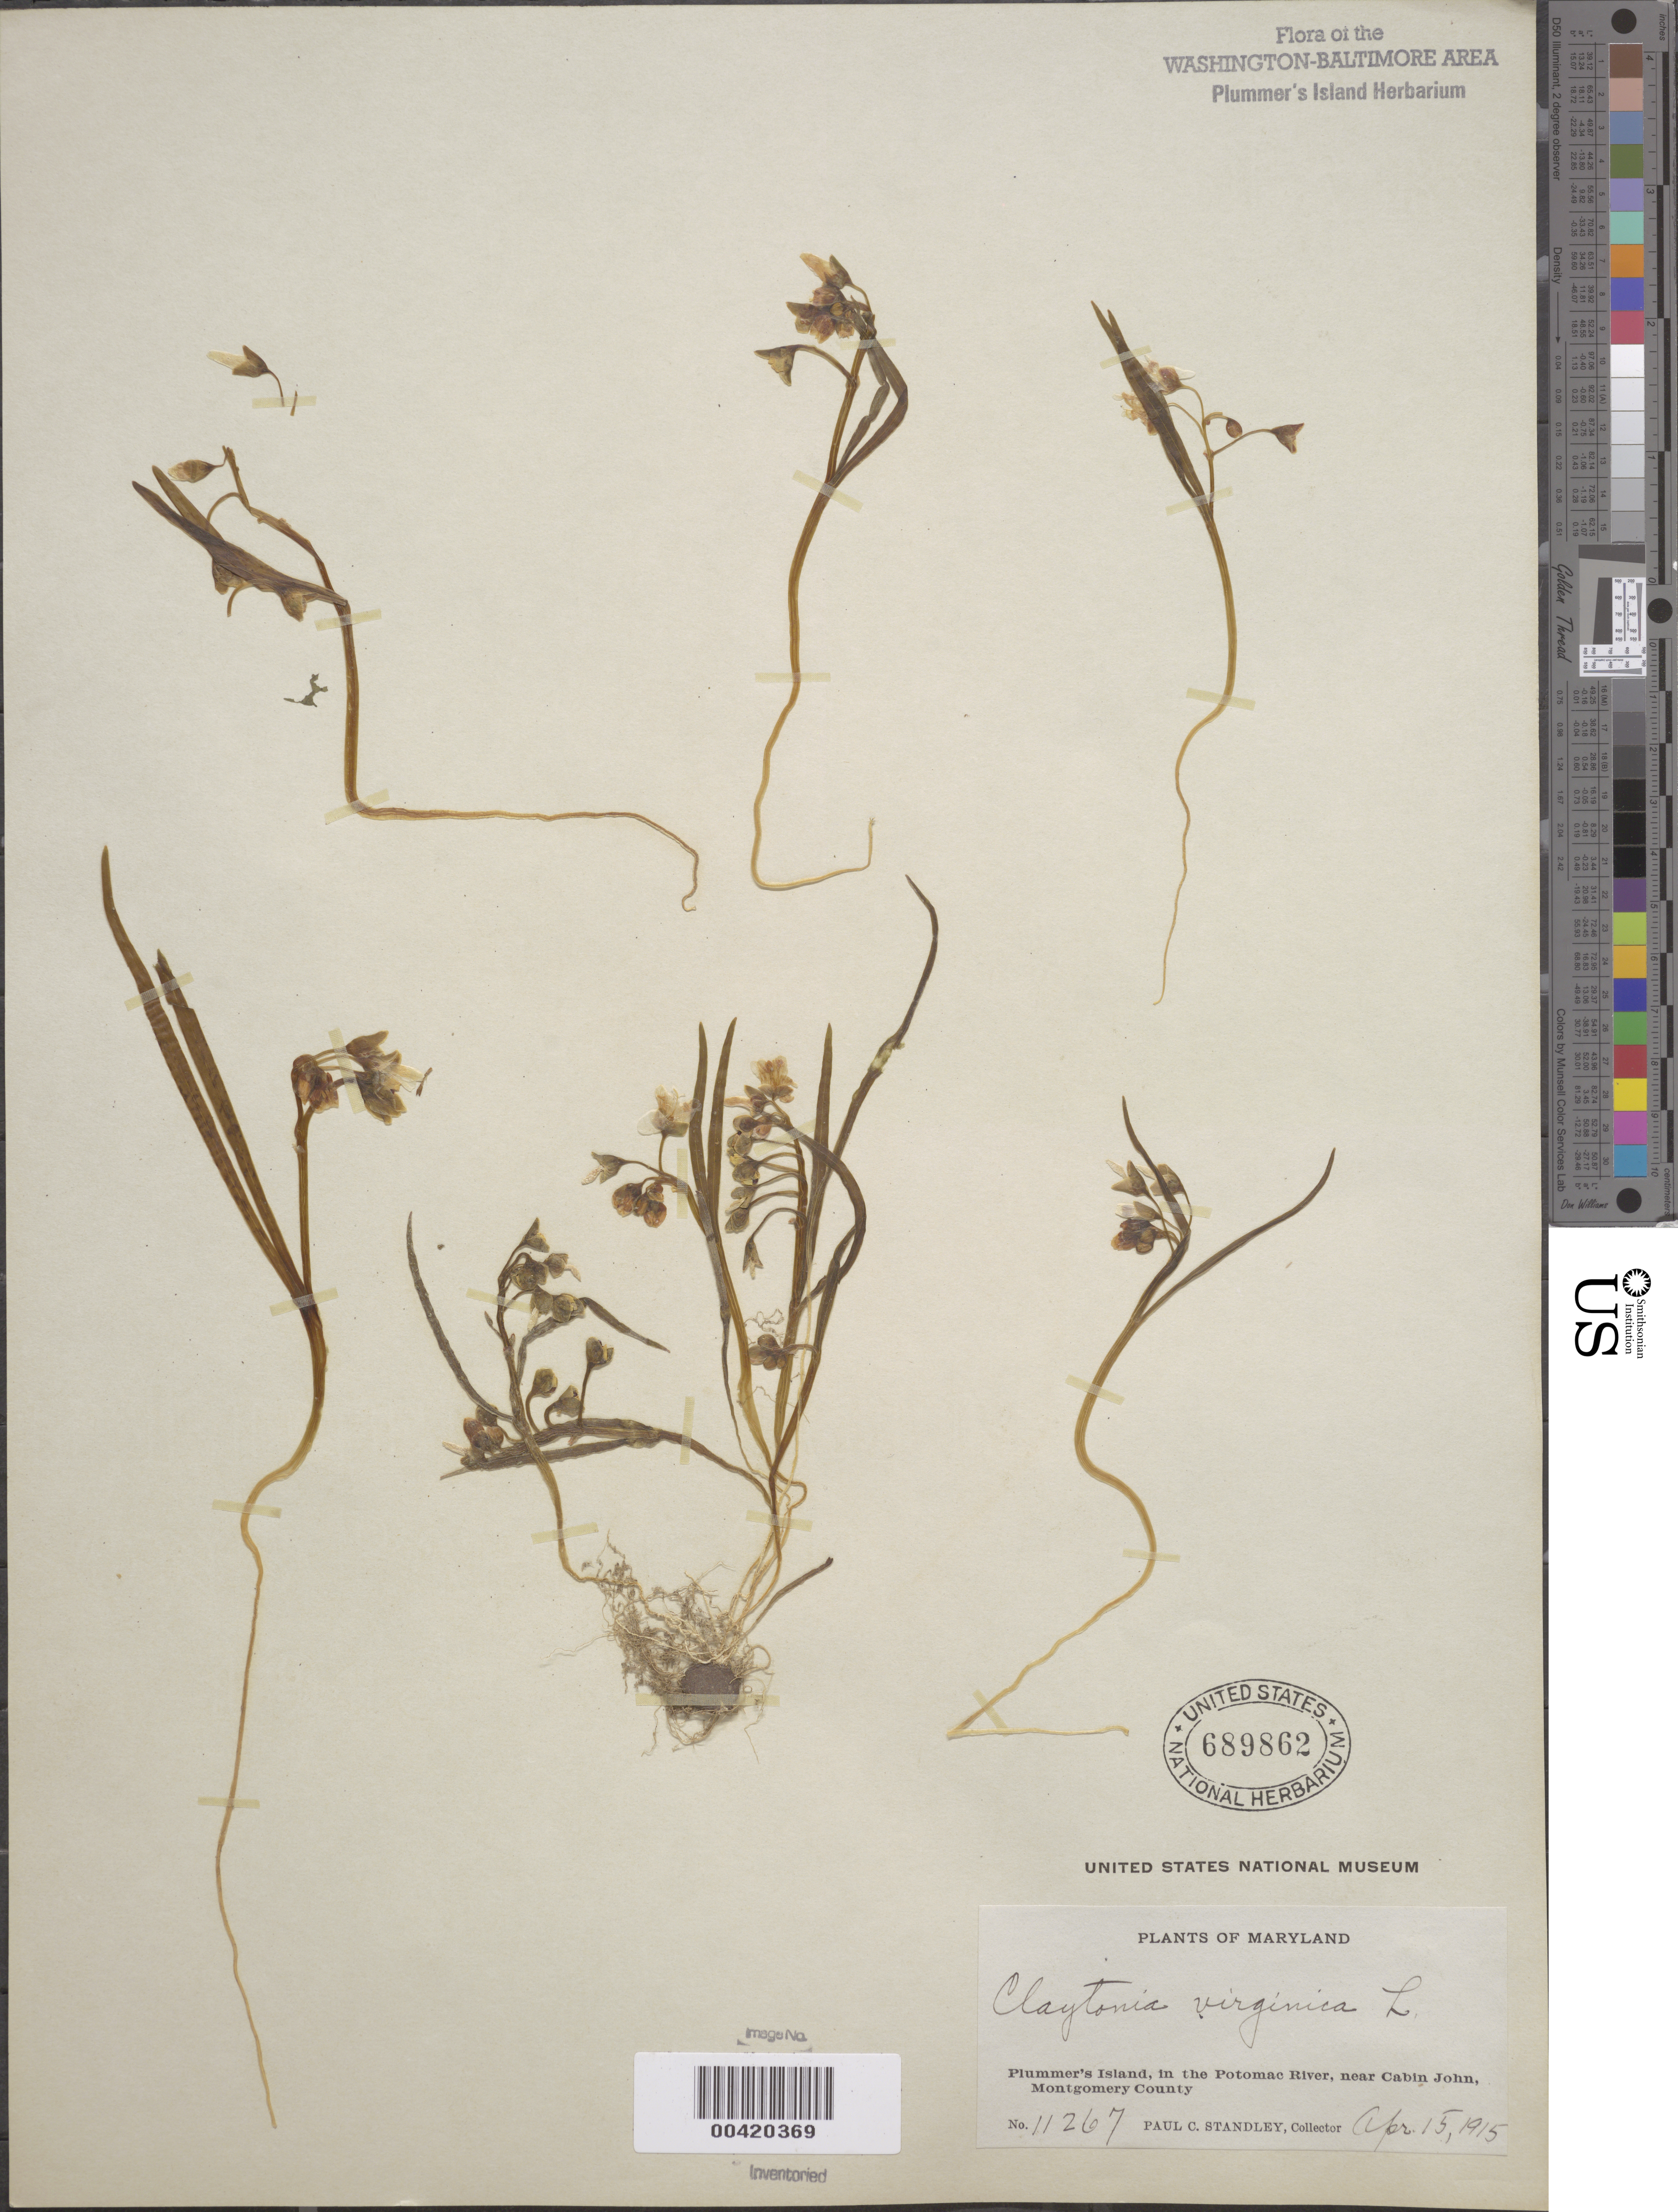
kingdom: Plantae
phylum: Tracheophyta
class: Magnoliopsida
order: Caryophyllales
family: Montiaceae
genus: Claytonia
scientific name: Claytonia virginica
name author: L.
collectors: P. C. Standley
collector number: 11267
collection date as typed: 15 Apr 1915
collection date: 1915-04-15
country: United States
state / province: Maryland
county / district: Montgomery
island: Plummers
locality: Plummer's Island C. & O. Canal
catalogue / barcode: US 689862